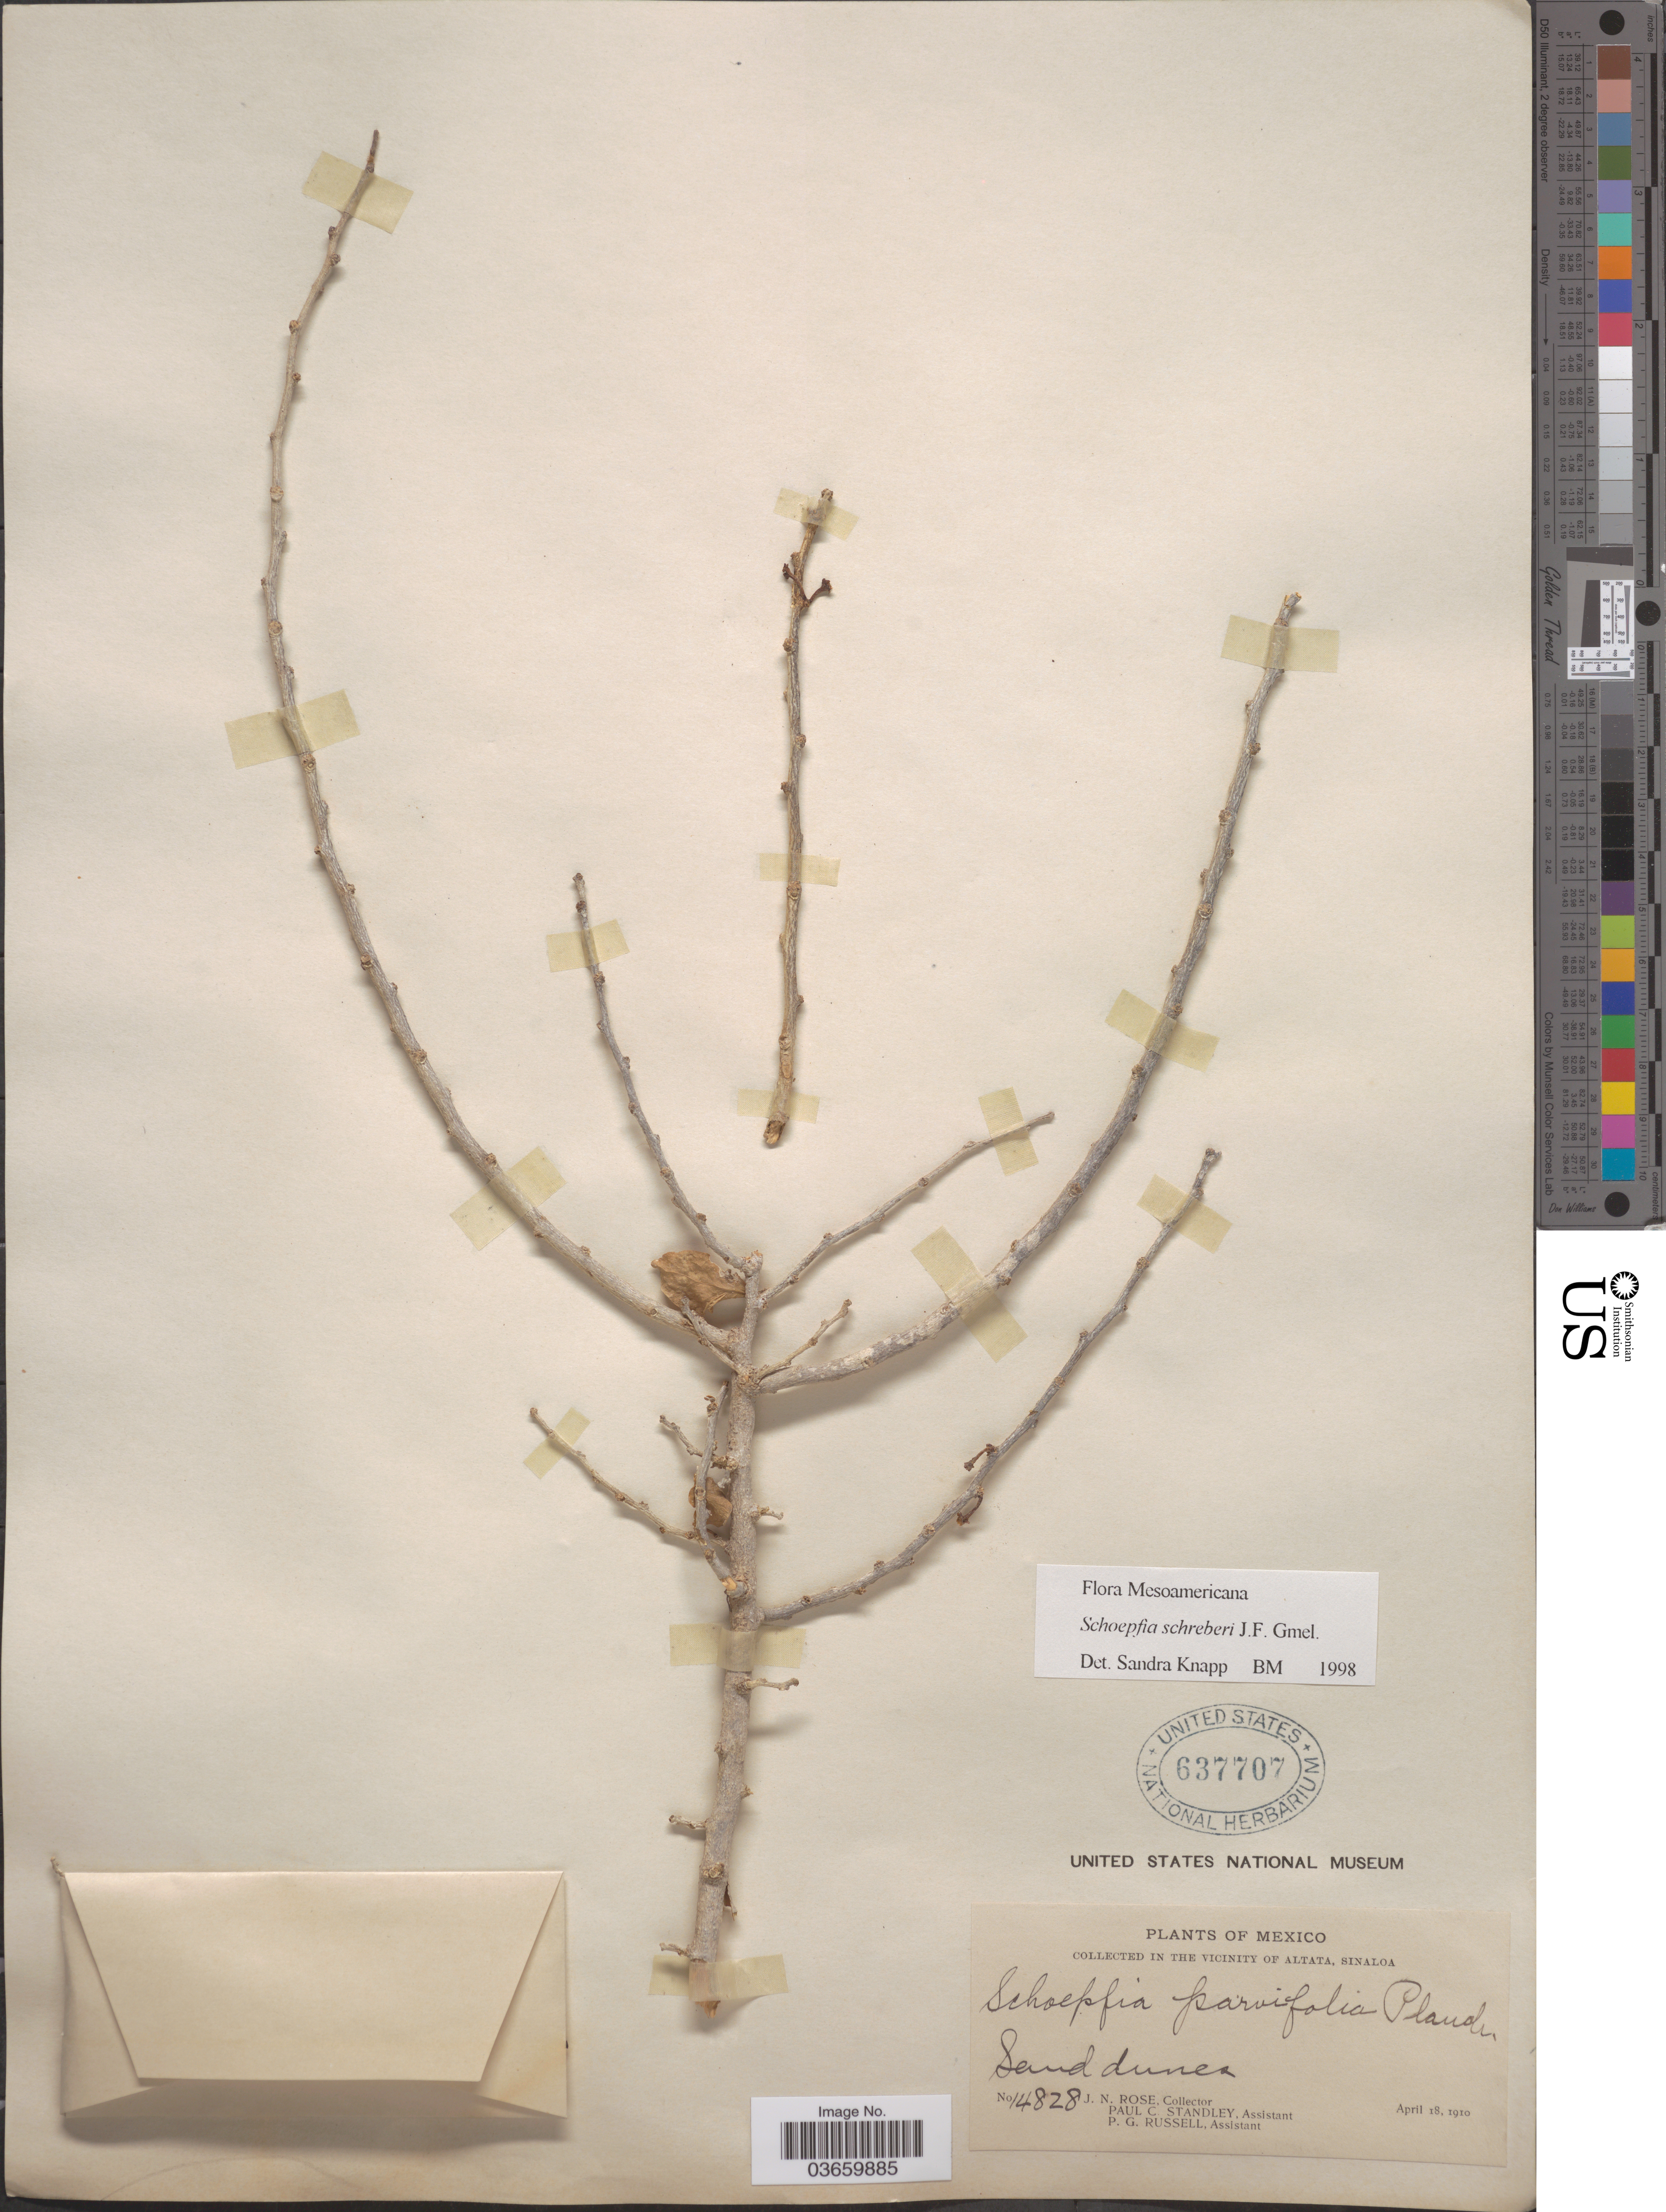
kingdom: Plantae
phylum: Tracheophyta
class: Magnoliopsida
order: Santalales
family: Schoepfiaceae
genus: Schoepfia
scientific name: Schoepfia schreberi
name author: J.F. Gmel.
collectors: J. N. Rose, P. C. Standley & P. G. Russell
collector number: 14828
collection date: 1910-04-18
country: Mexico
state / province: Sinaloa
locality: In the vicinity of Altata.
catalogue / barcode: US 637707